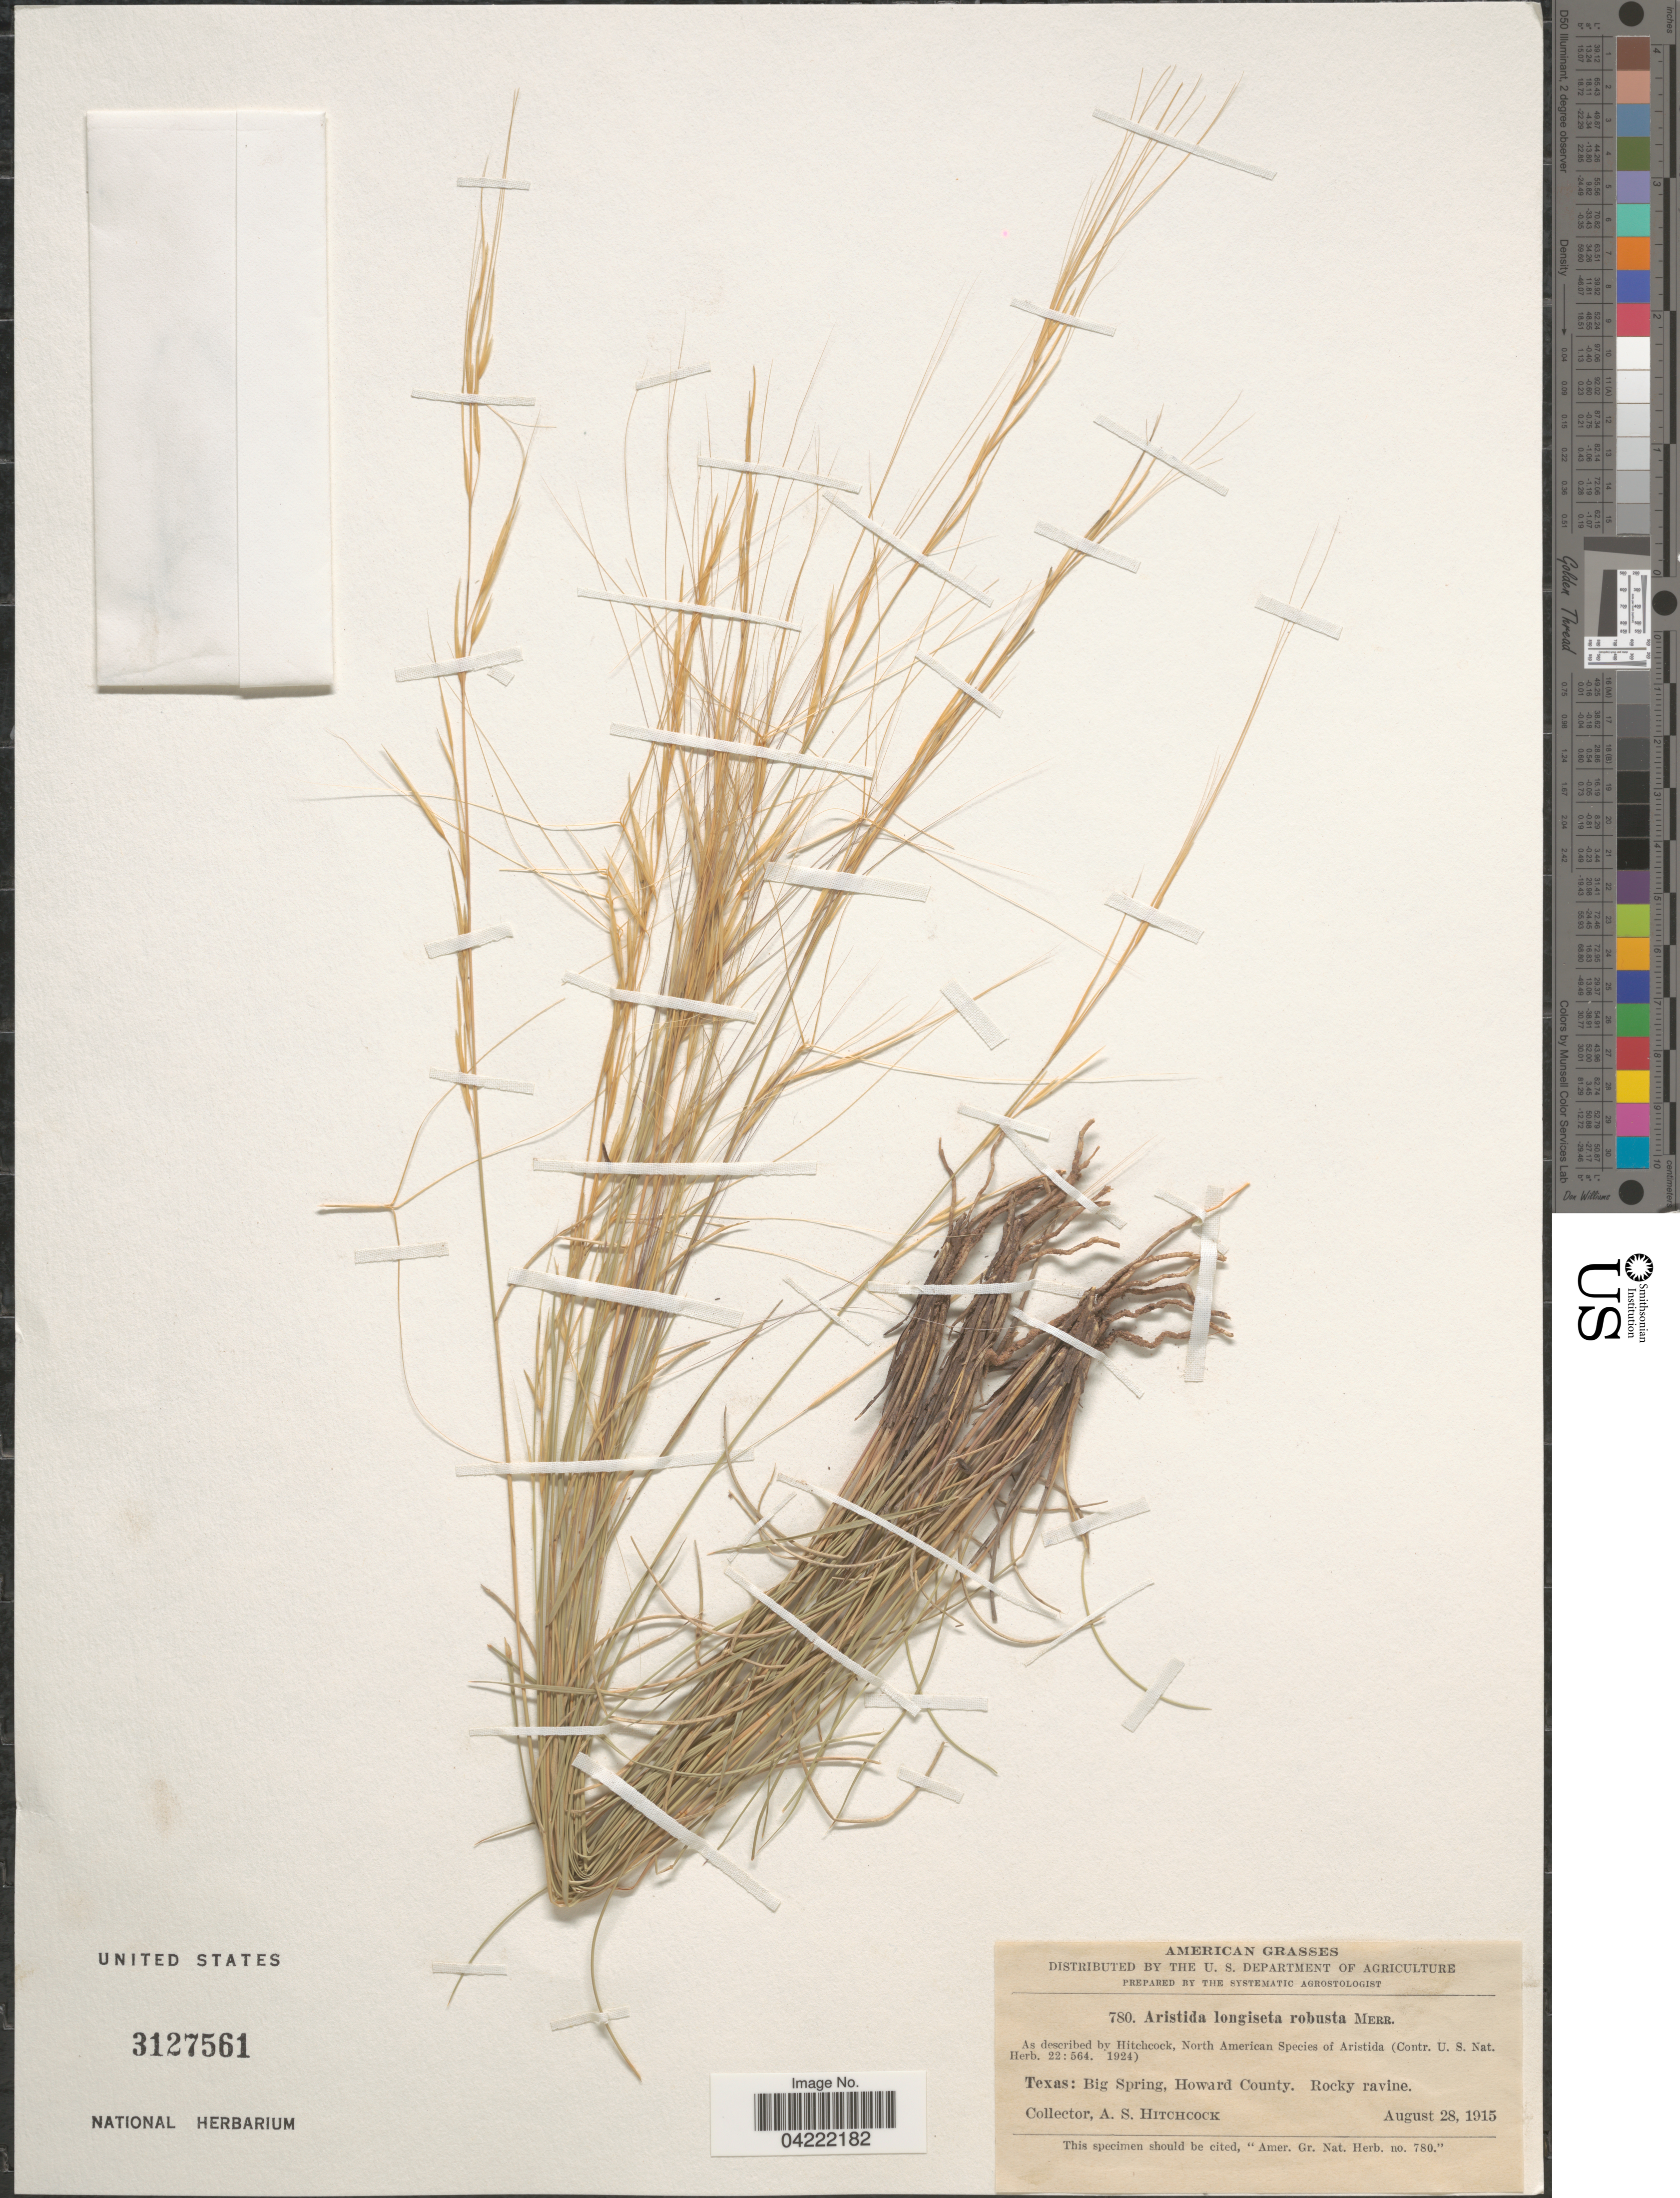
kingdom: Plantae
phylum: Tracheophyta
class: Liliopsida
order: Poales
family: Poaceae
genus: Aristida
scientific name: Aristida purpurea var. longiseta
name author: (Steud.) Vasey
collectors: A. S. Hitchcock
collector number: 780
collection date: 1915-08-28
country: United States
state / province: Texas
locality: Big Spring, Howard County.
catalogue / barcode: US 3127561